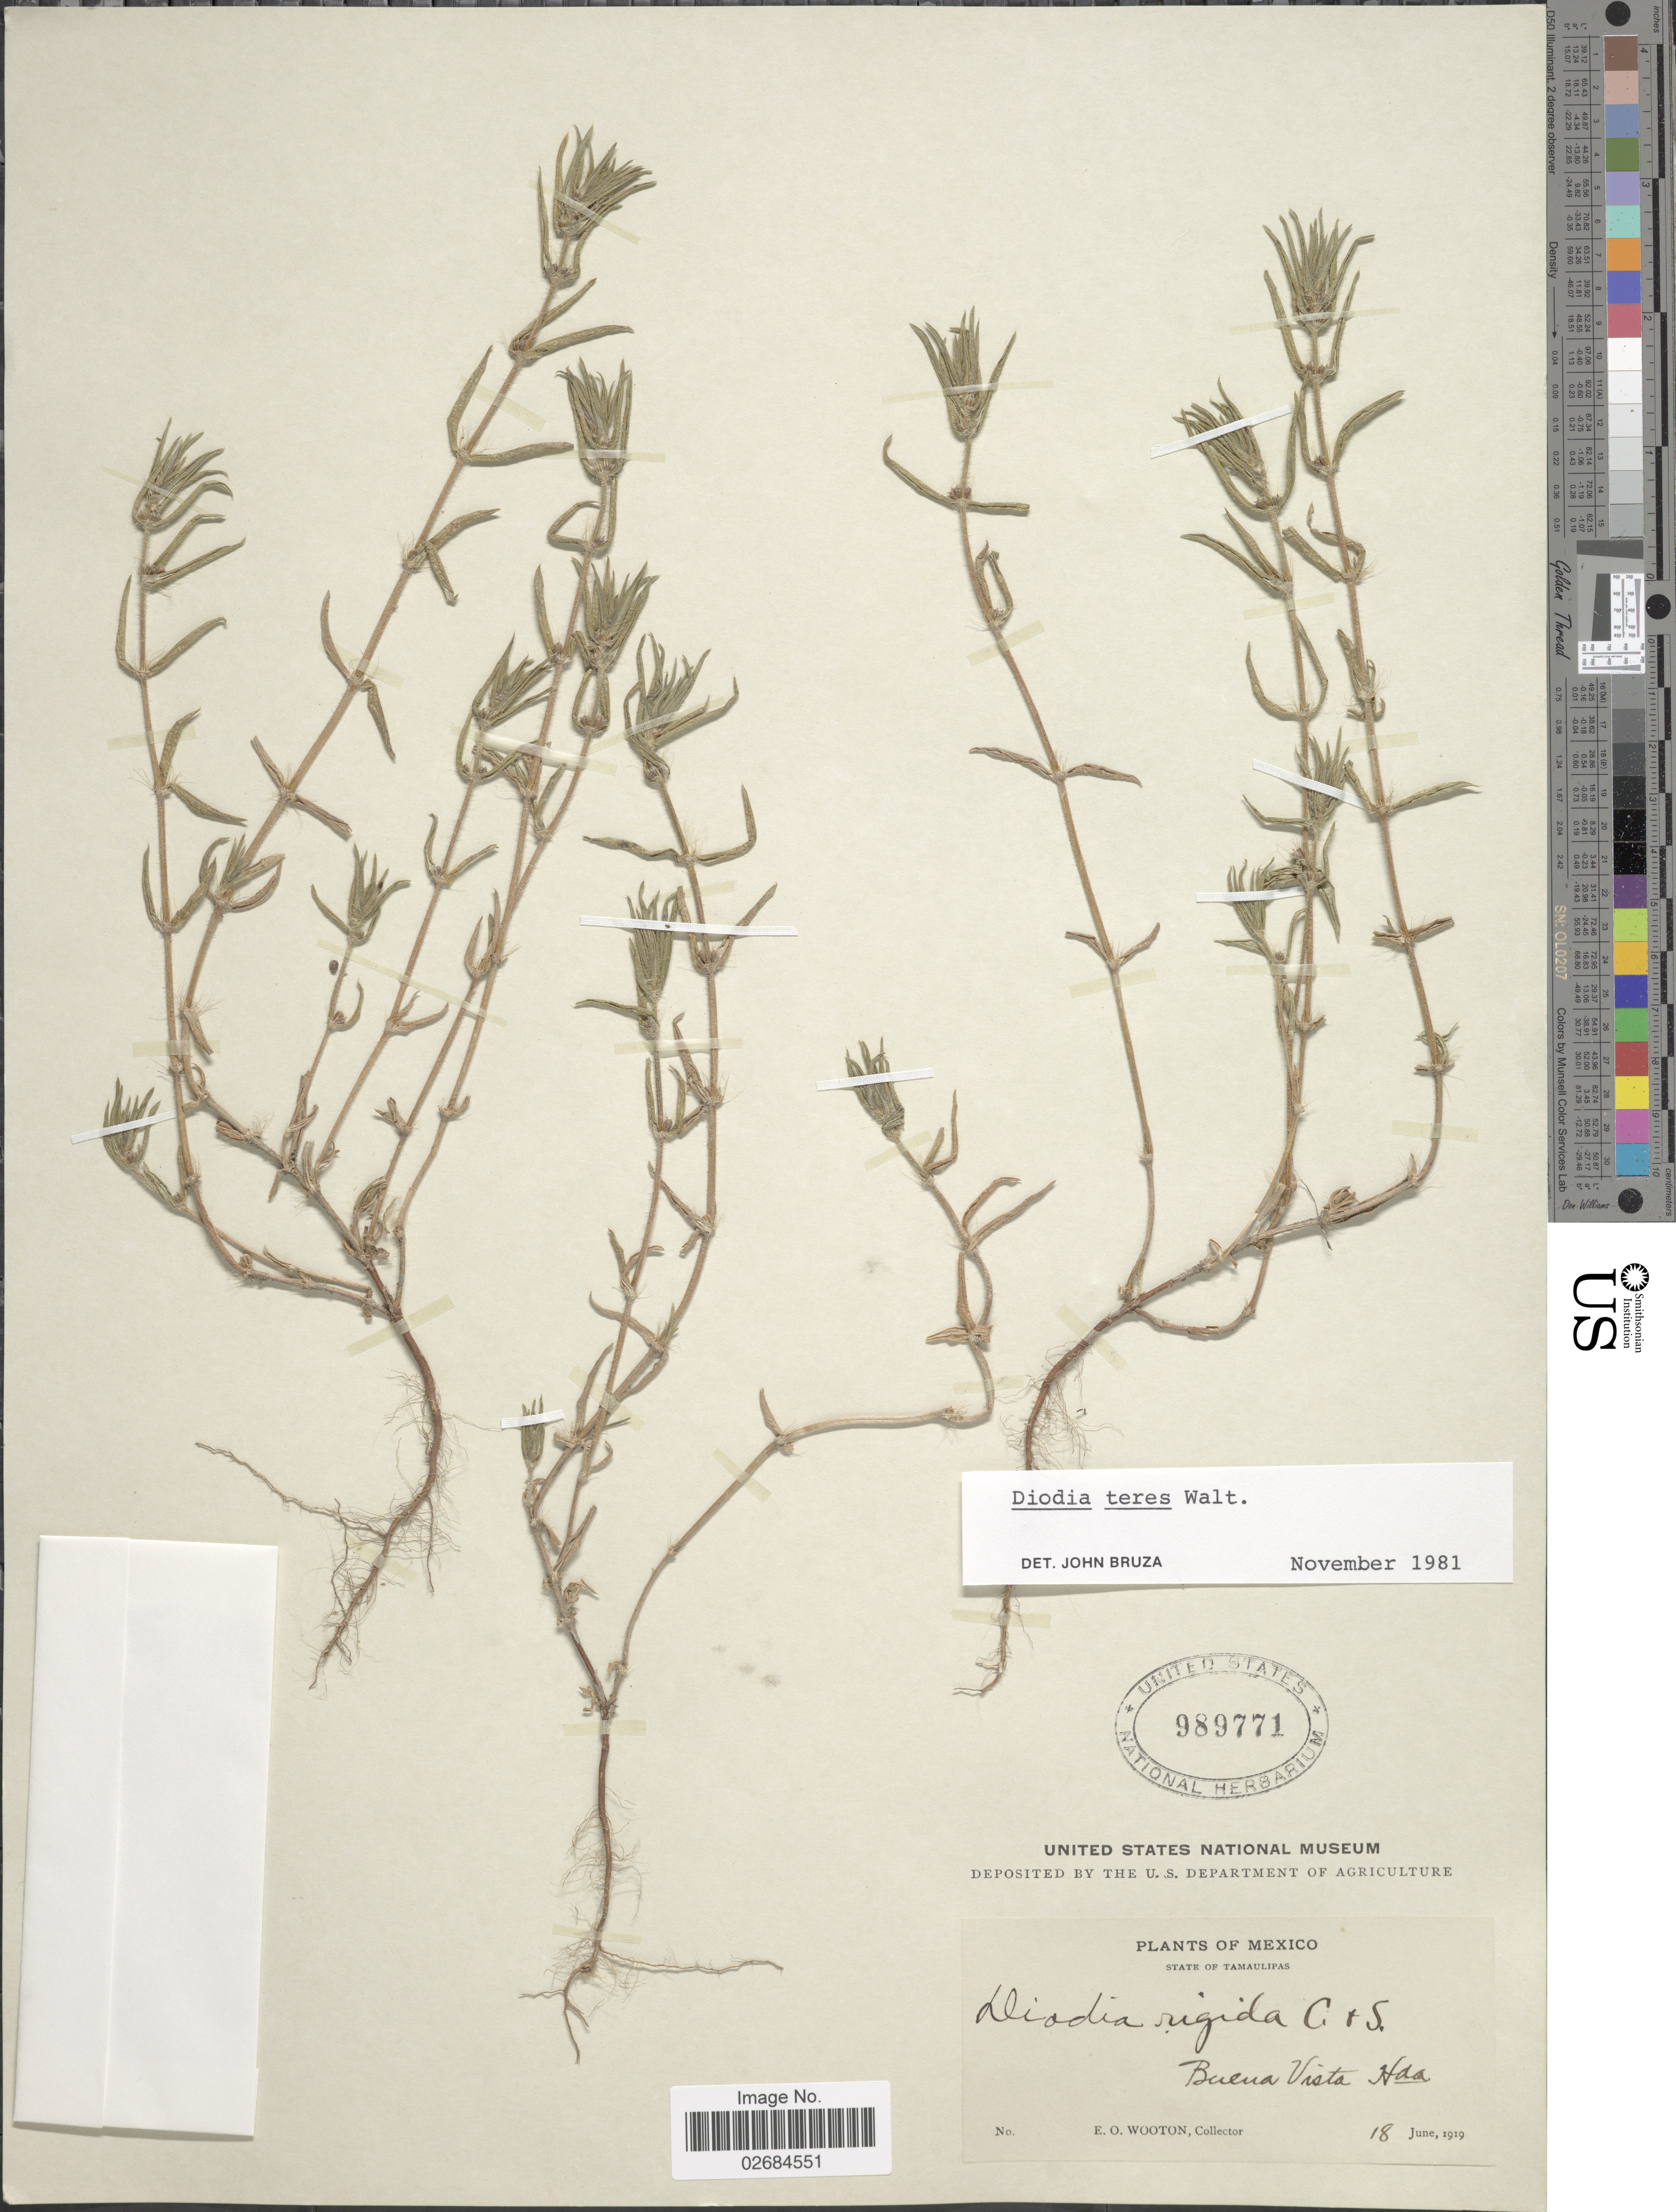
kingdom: Plantae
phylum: Tracheophyta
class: Magnoliopsida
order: Gentianales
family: Rubiaceae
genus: Diodia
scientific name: Diodia teres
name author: Walter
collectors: E. O. Wooton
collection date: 1919-06-18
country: Mexico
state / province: Tamaulipas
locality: Buena Vista Hda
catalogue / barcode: US 989771